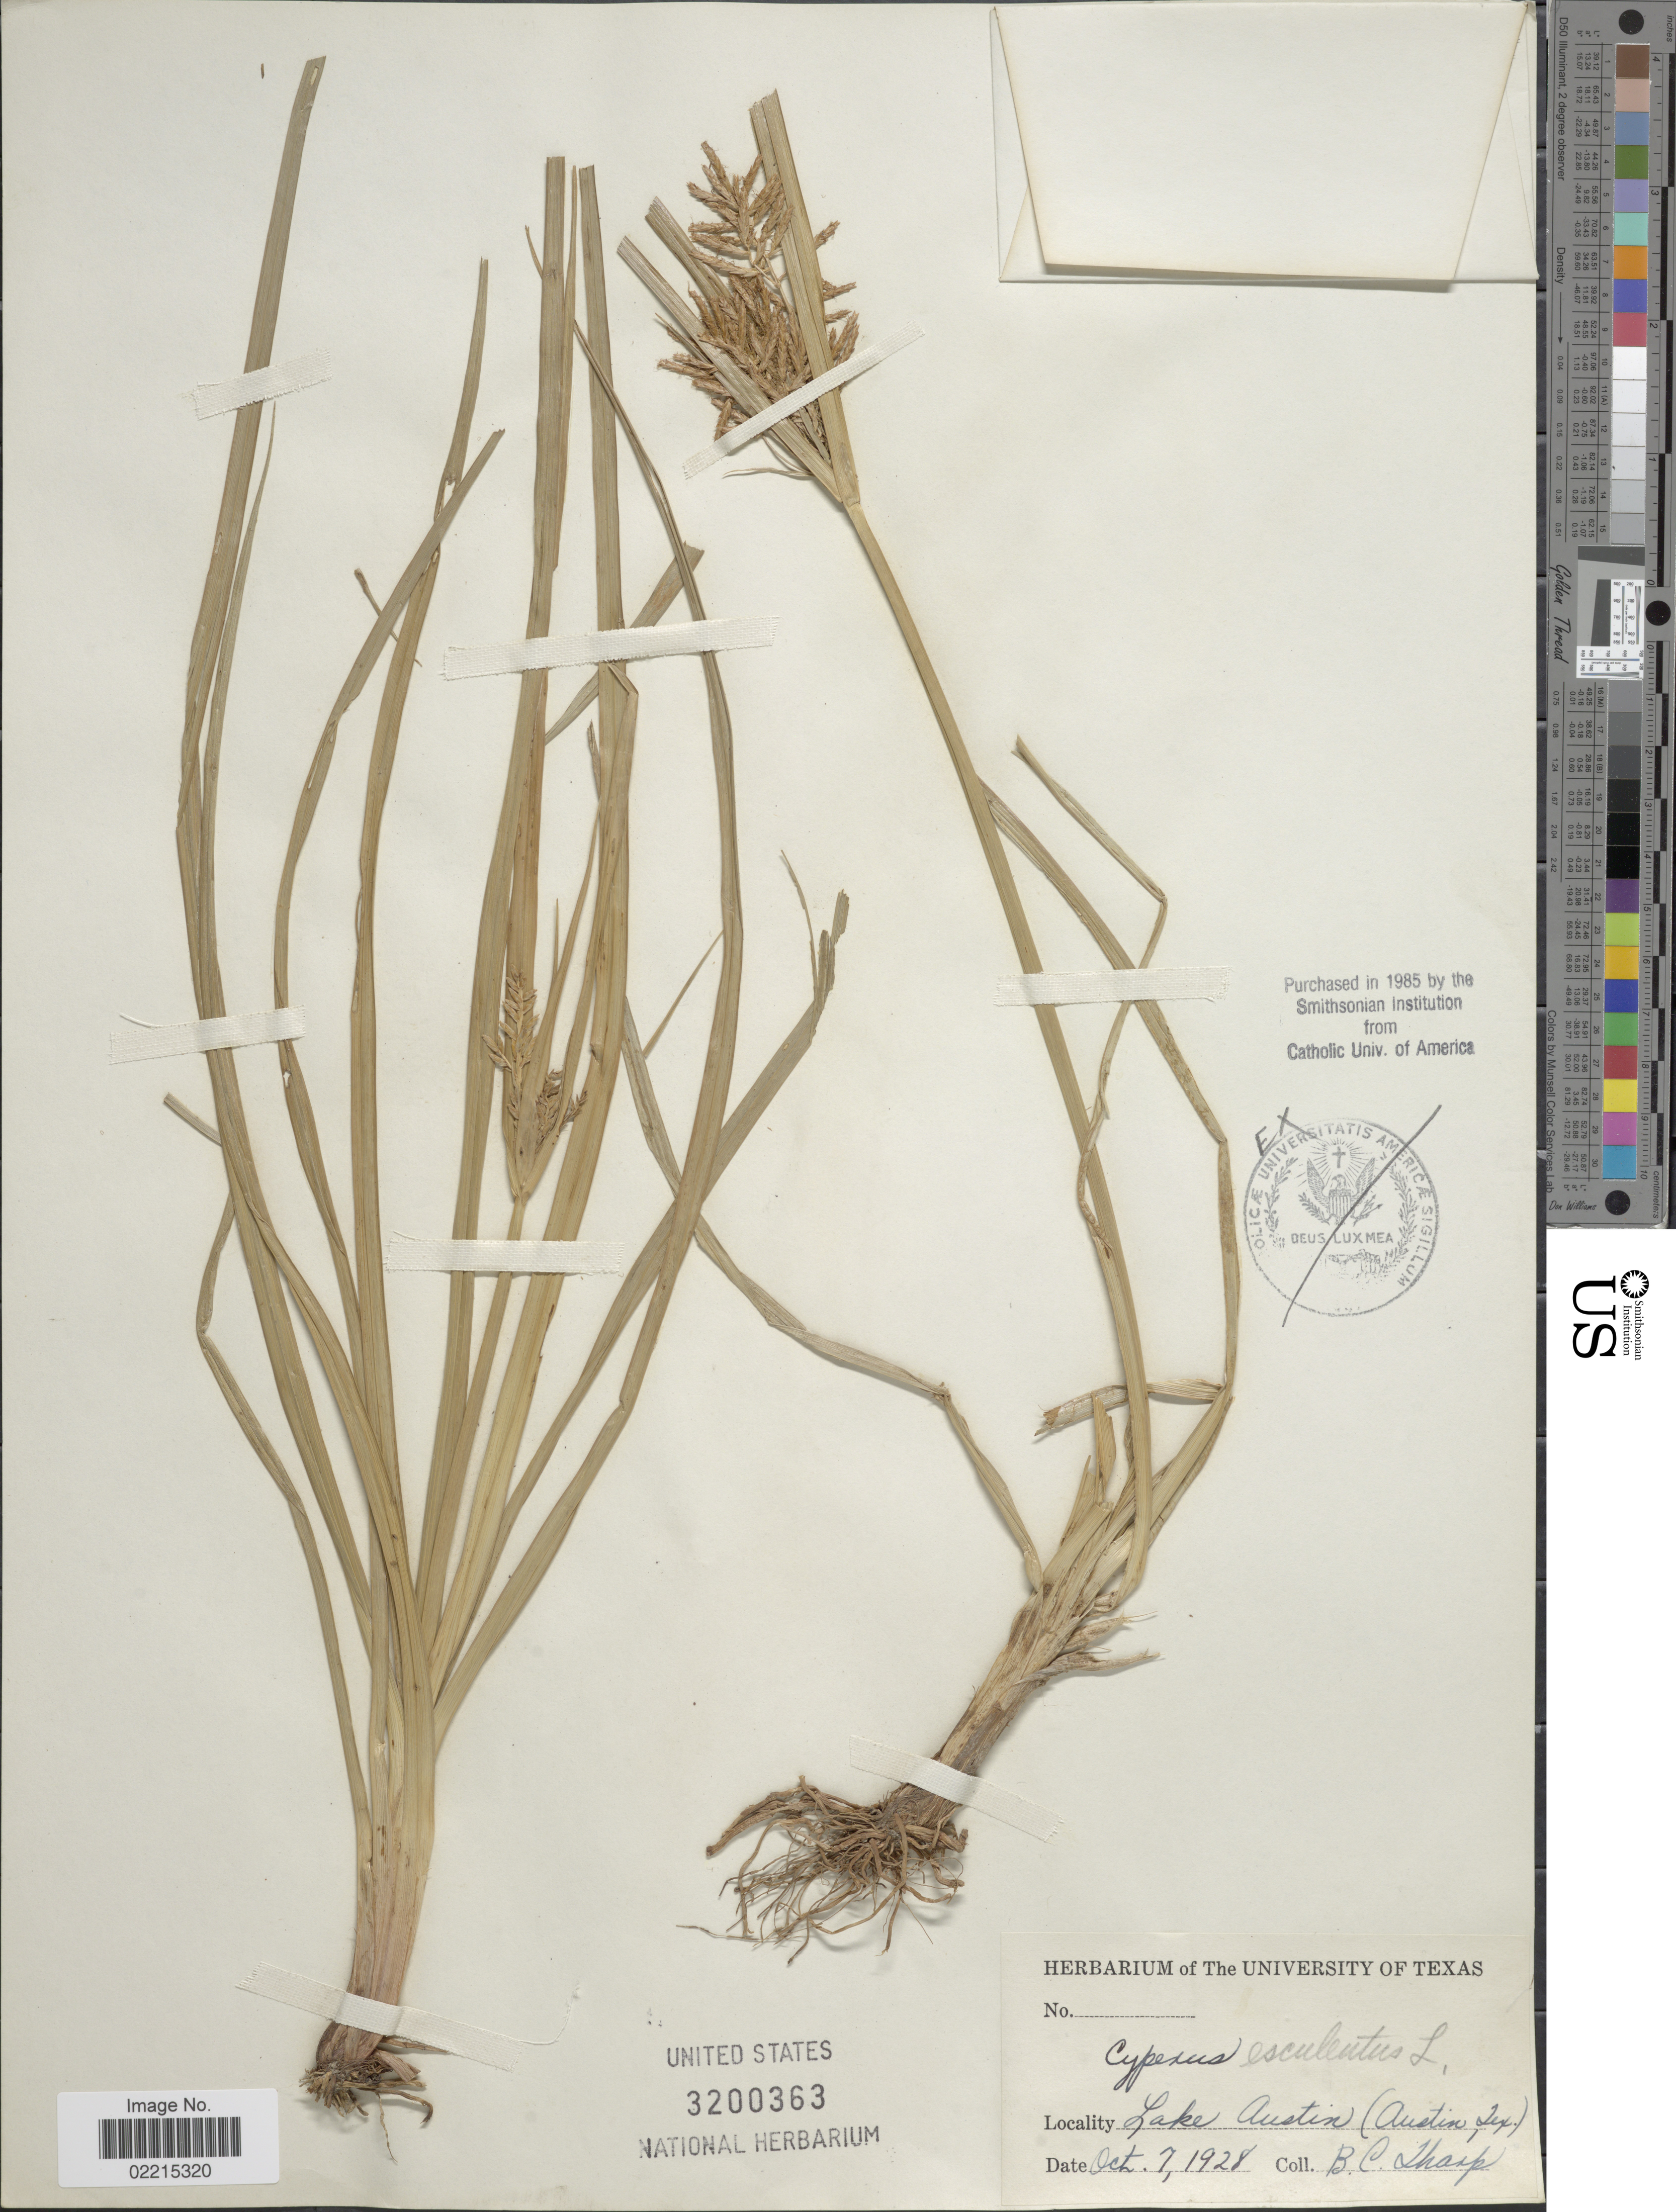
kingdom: Plantae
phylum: Tracheophyta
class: Liliopsida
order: Poales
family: Cyperaceae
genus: Cyperus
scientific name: Cyperus esculentus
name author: L.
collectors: B. C. Tharp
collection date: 1928-10-07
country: United States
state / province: Texas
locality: Lake Austin, (Austin)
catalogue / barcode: US 3200363